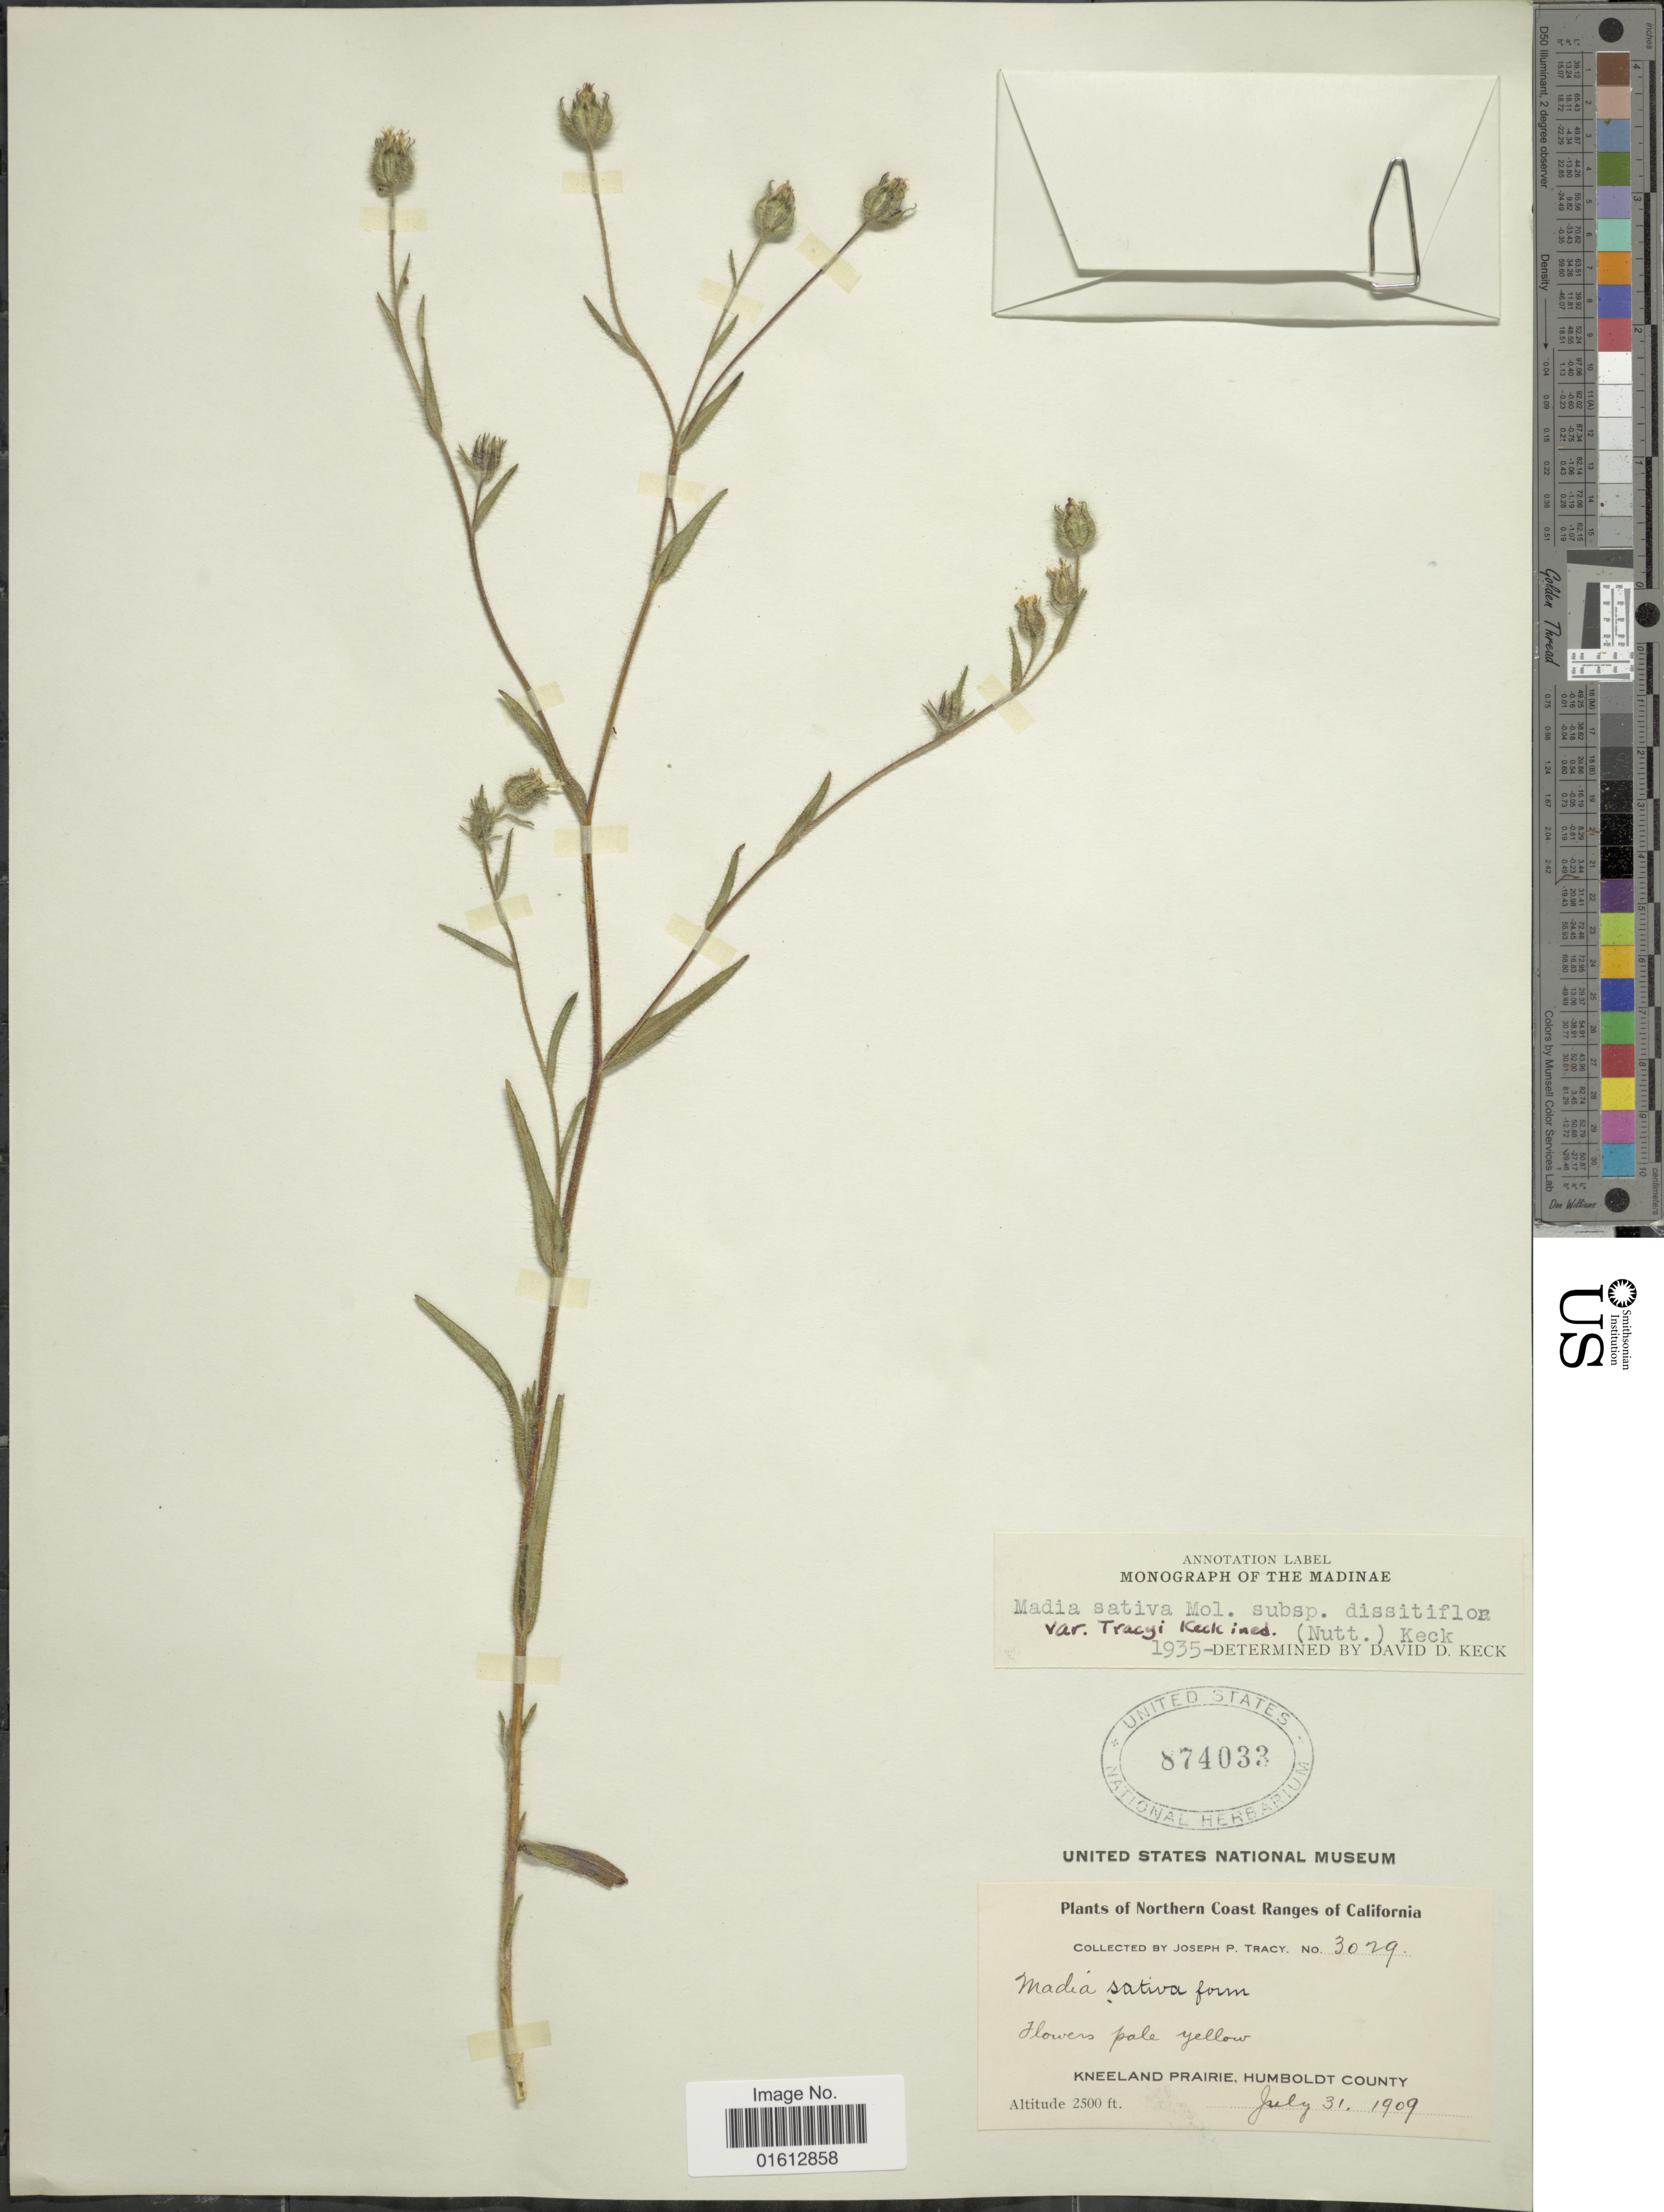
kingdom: Plantae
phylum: Tracheophyta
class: Magnoliopsida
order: Asterales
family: Asteraceae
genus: Madia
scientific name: Madia gracilis subsp. gracilis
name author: (Sm.) D.D. Keck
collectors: J. Tracy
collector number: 3029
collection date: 1909-07-31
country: United States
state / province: California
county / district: Humboldt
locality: Northern Coast Ranges of California, Kneeland Prairie County.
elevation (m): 762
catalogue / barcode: US 874033